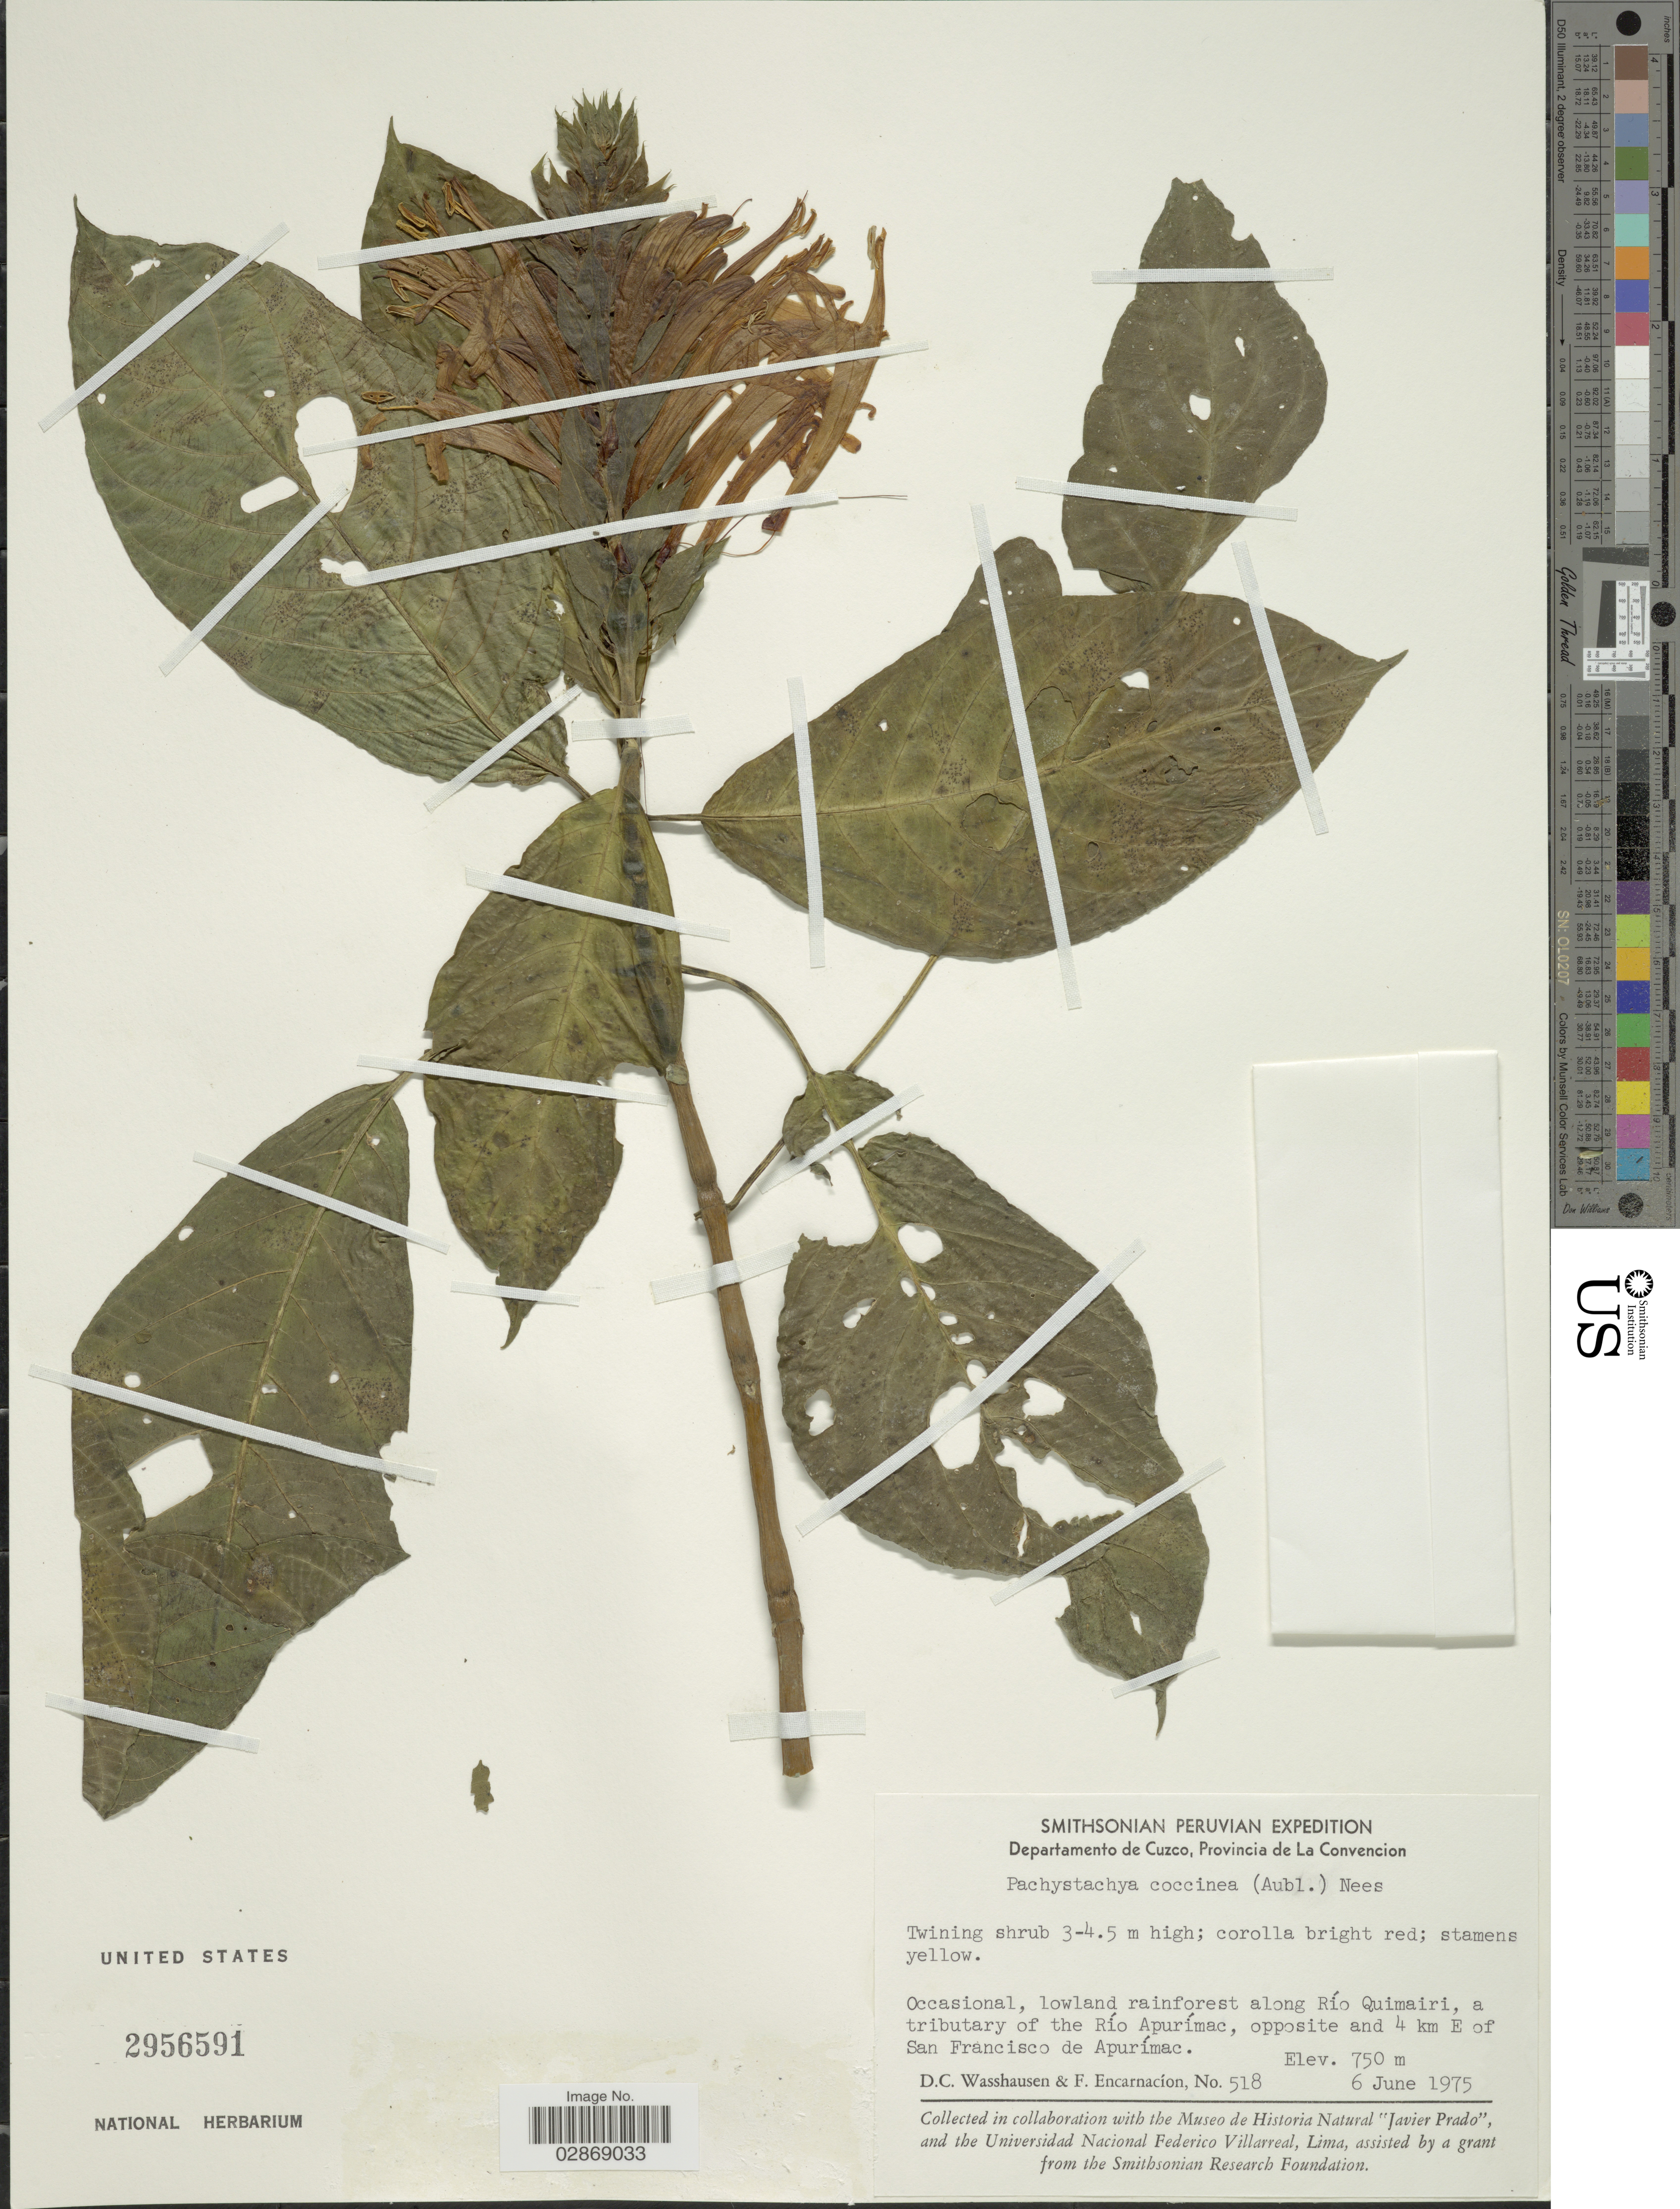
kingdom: Plantae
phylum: Tracheophyta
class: Magnoliopsida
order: Lamiales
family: Acanthaceae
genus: Pachystachys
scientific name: Pachystachys spicata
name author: (Ruiz & Pav.) Wassh.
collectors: D. C. Wasshausen & F. Encarnación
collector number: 518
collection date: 1975-06-06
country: Peru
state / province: Cusco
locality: Departamento de Cuzco, Provincia de La Convencion. Lowland rainforest along Río Quimairi, a tributary of the Río Apurimac, opposite and 4 km E of San Francisco de Apurimac.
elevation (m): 750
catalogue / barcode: US 2956591